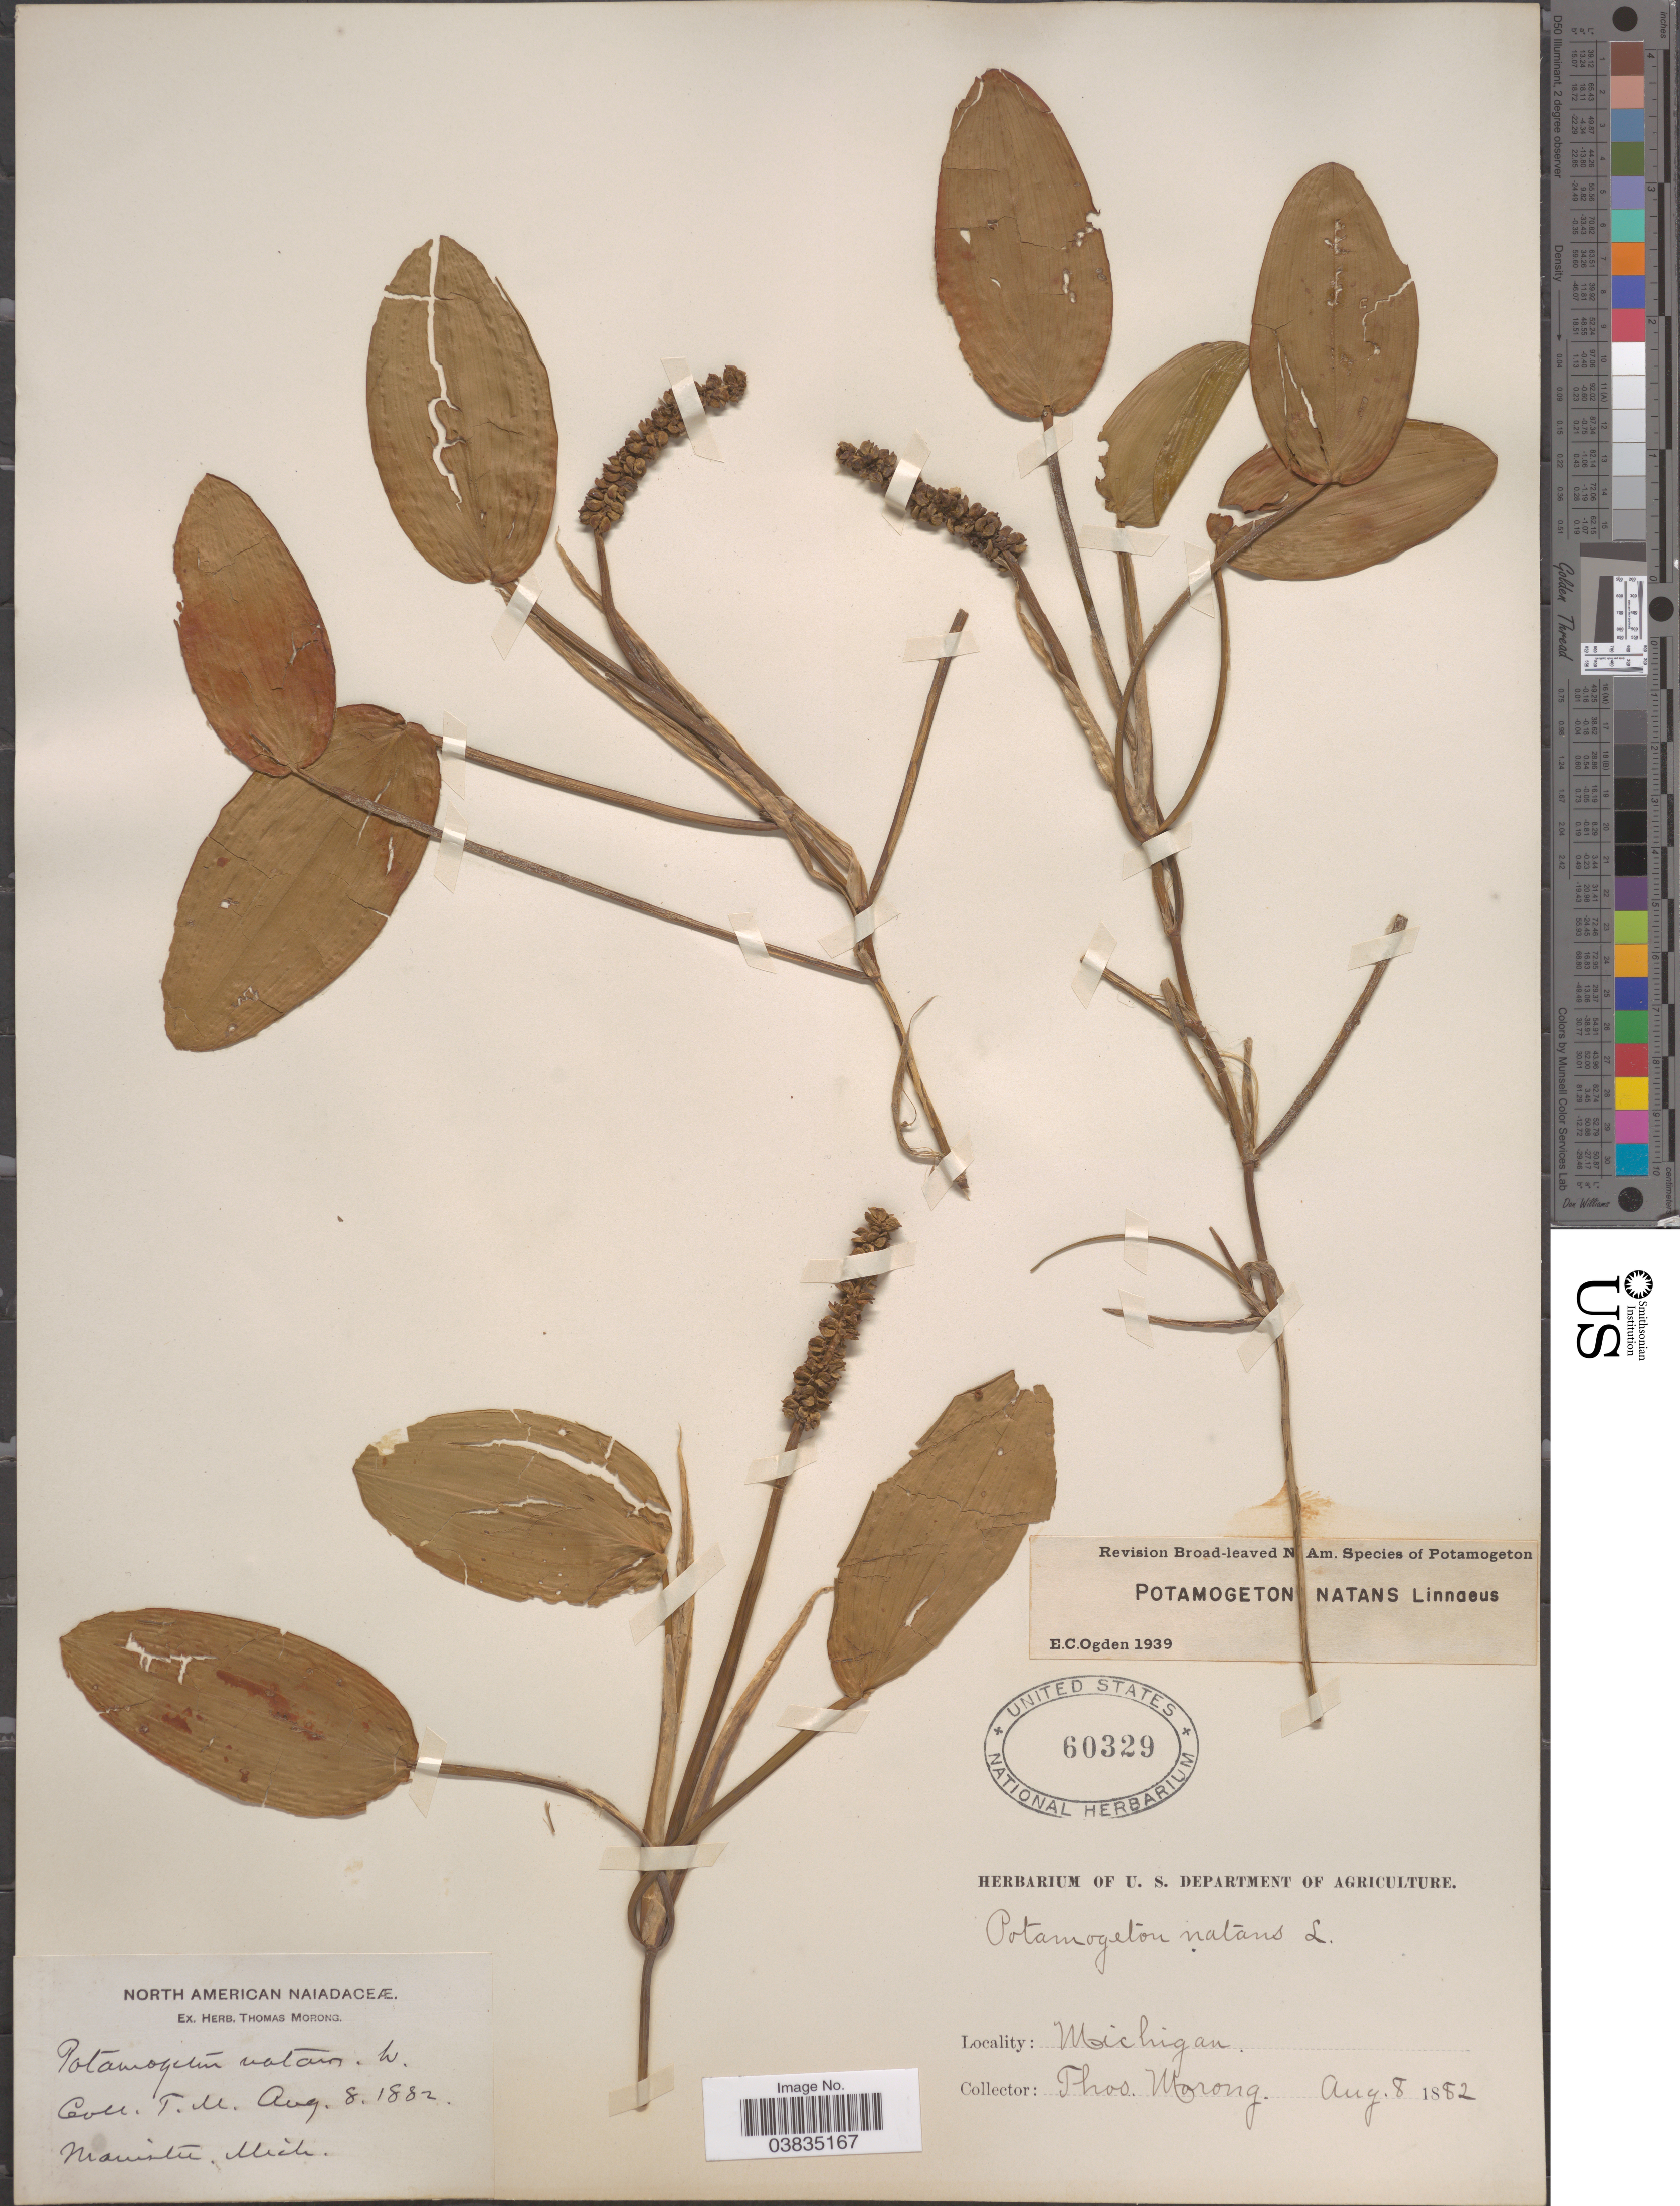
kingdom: Plantae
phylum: Tracheophyta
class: Liliopsida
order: Alismatales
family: Potamogetonaceae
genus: Potamogeton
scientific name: Potamogeton natans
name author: L.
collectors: ex herb. T. Morong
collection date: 1882-08-08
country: United States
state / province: Michigan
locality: Manistee.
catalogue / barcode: US 60329